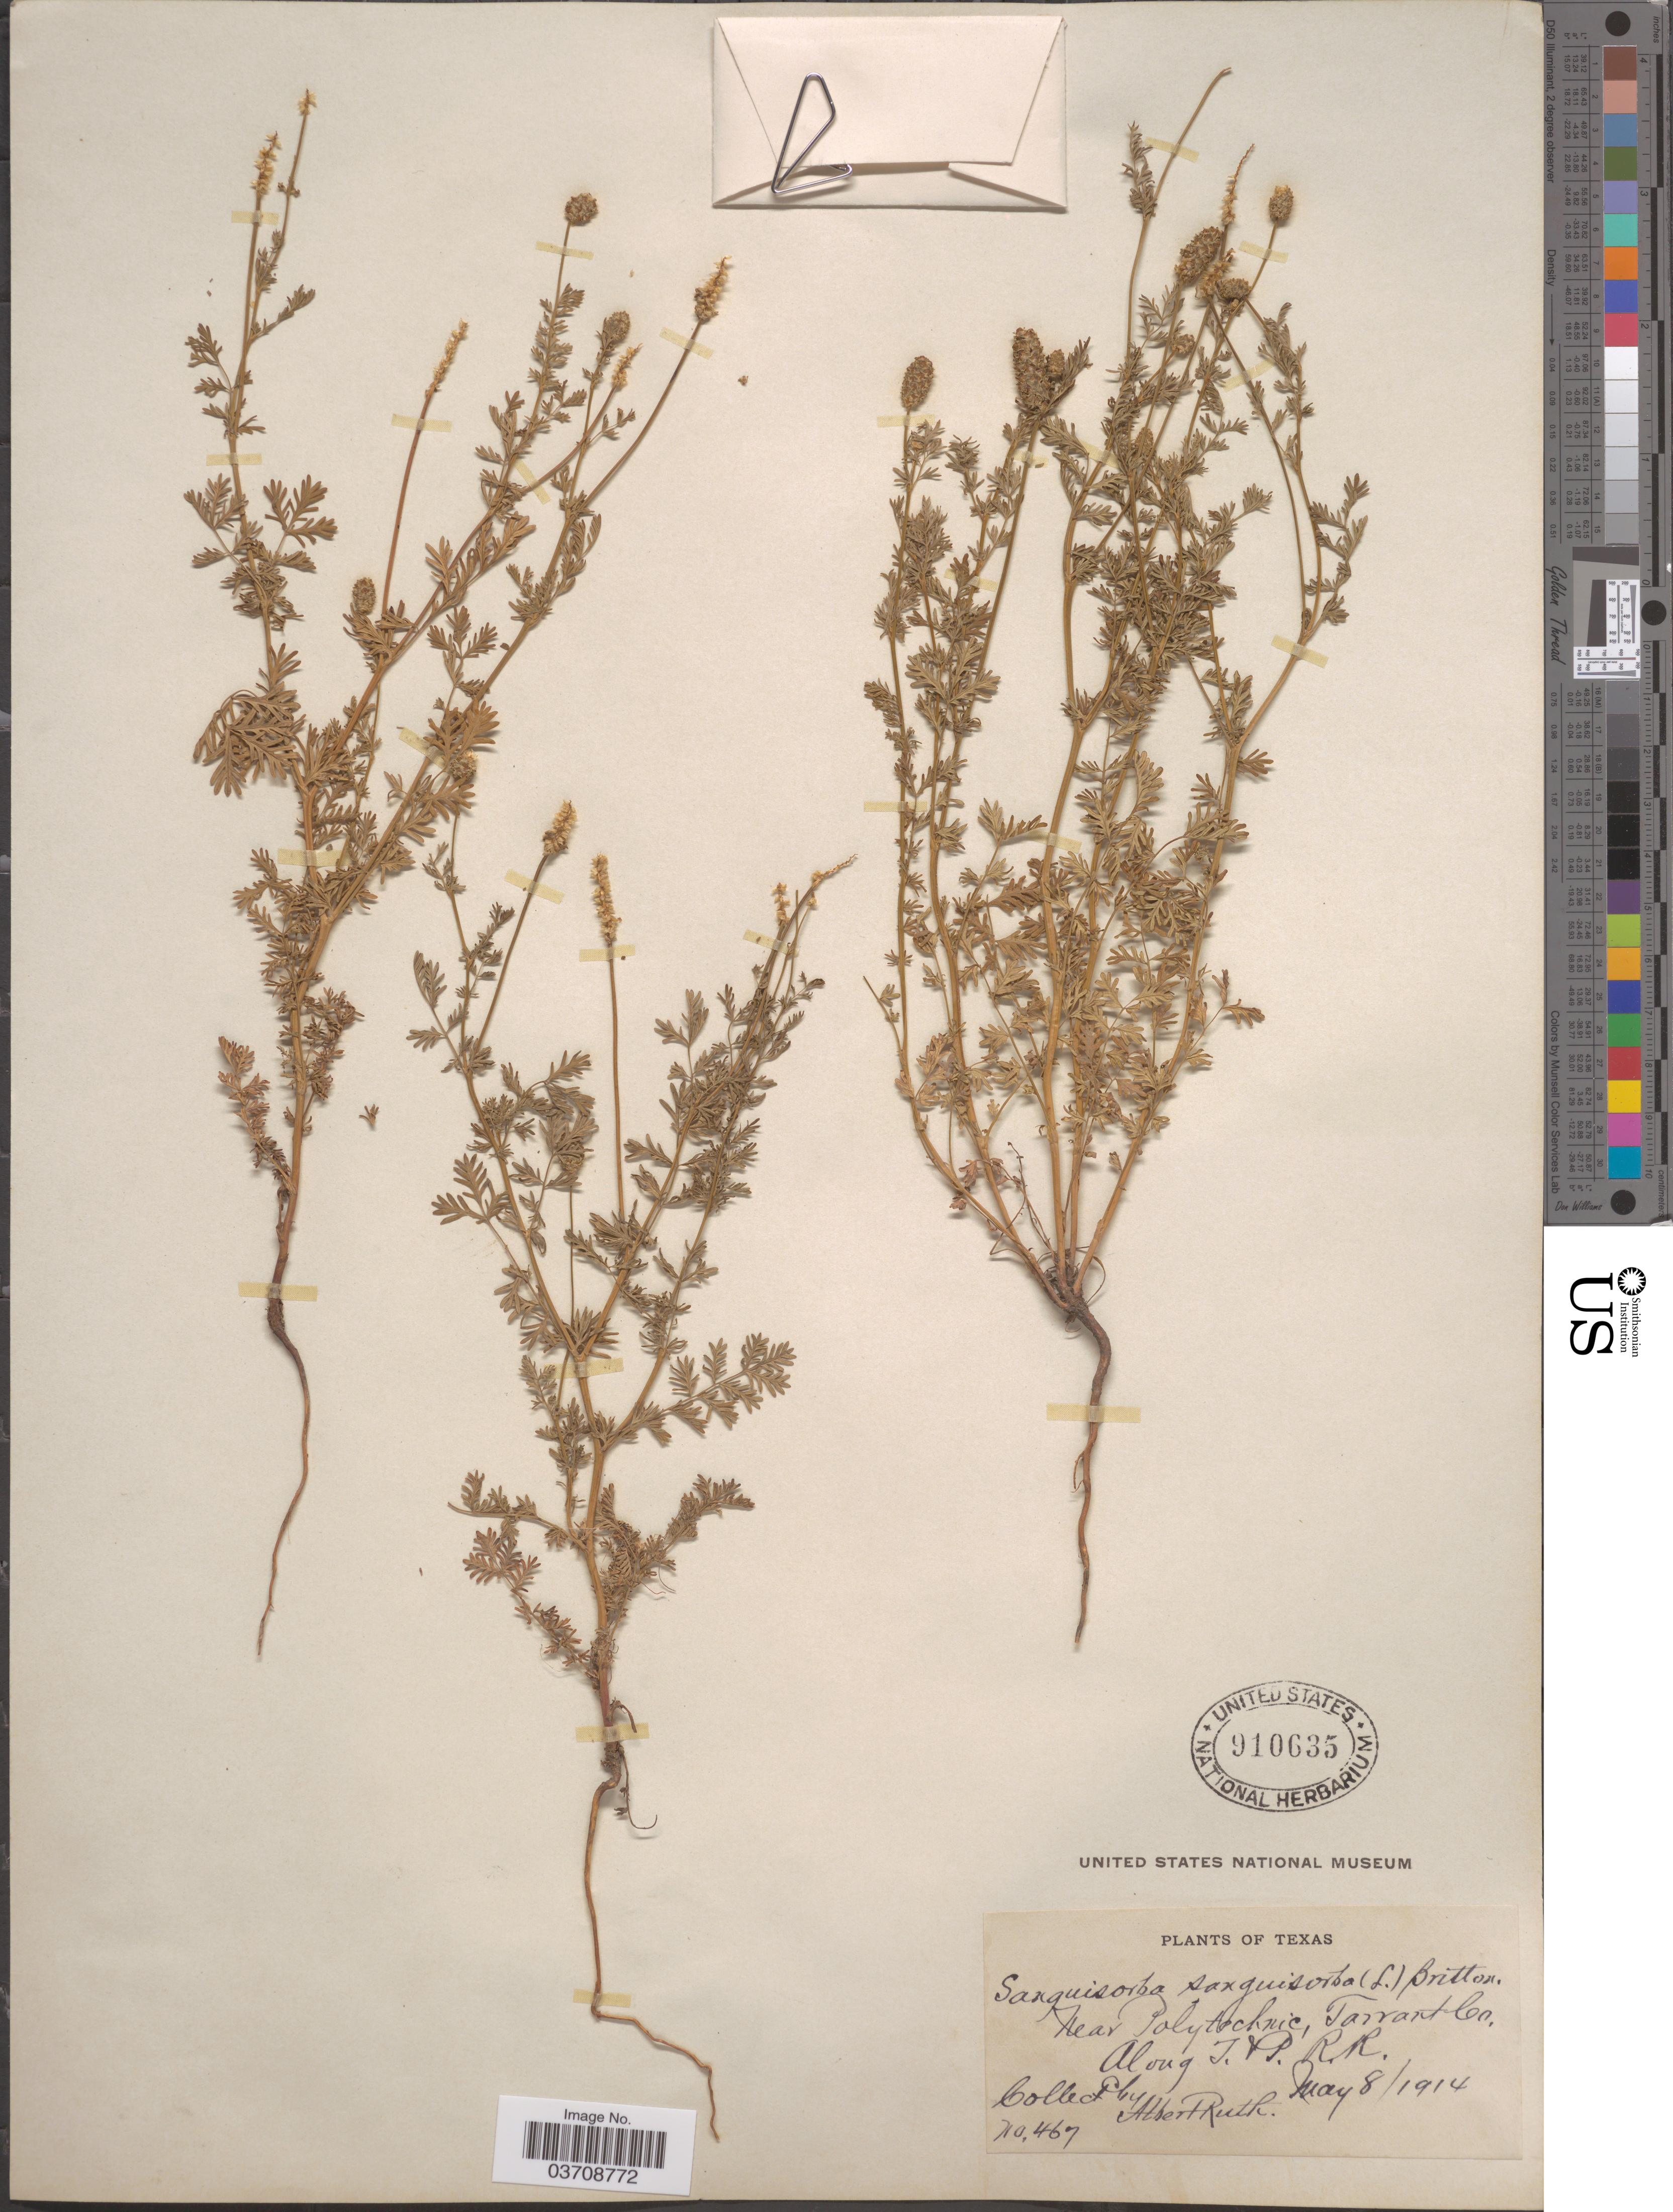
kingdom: Plantae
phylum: Tracheophyta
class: Magnoliopsida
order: Rosales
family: Rosaceae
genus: Sanguisorba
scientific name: Sanguisorba annua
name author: (Nutt. ex Hook.) Torr. & A. Gray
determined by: Strong, Mark T., (BOT), Smithsonian Institution - National Museum of Natural History (UNITED STATES)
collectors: A. Ruth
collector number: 467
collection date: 1914-05-08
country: United States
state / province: Texas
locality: Near Polytechnic, Tarrant Co. Along T. & P. R. R.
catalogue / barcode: US 910635